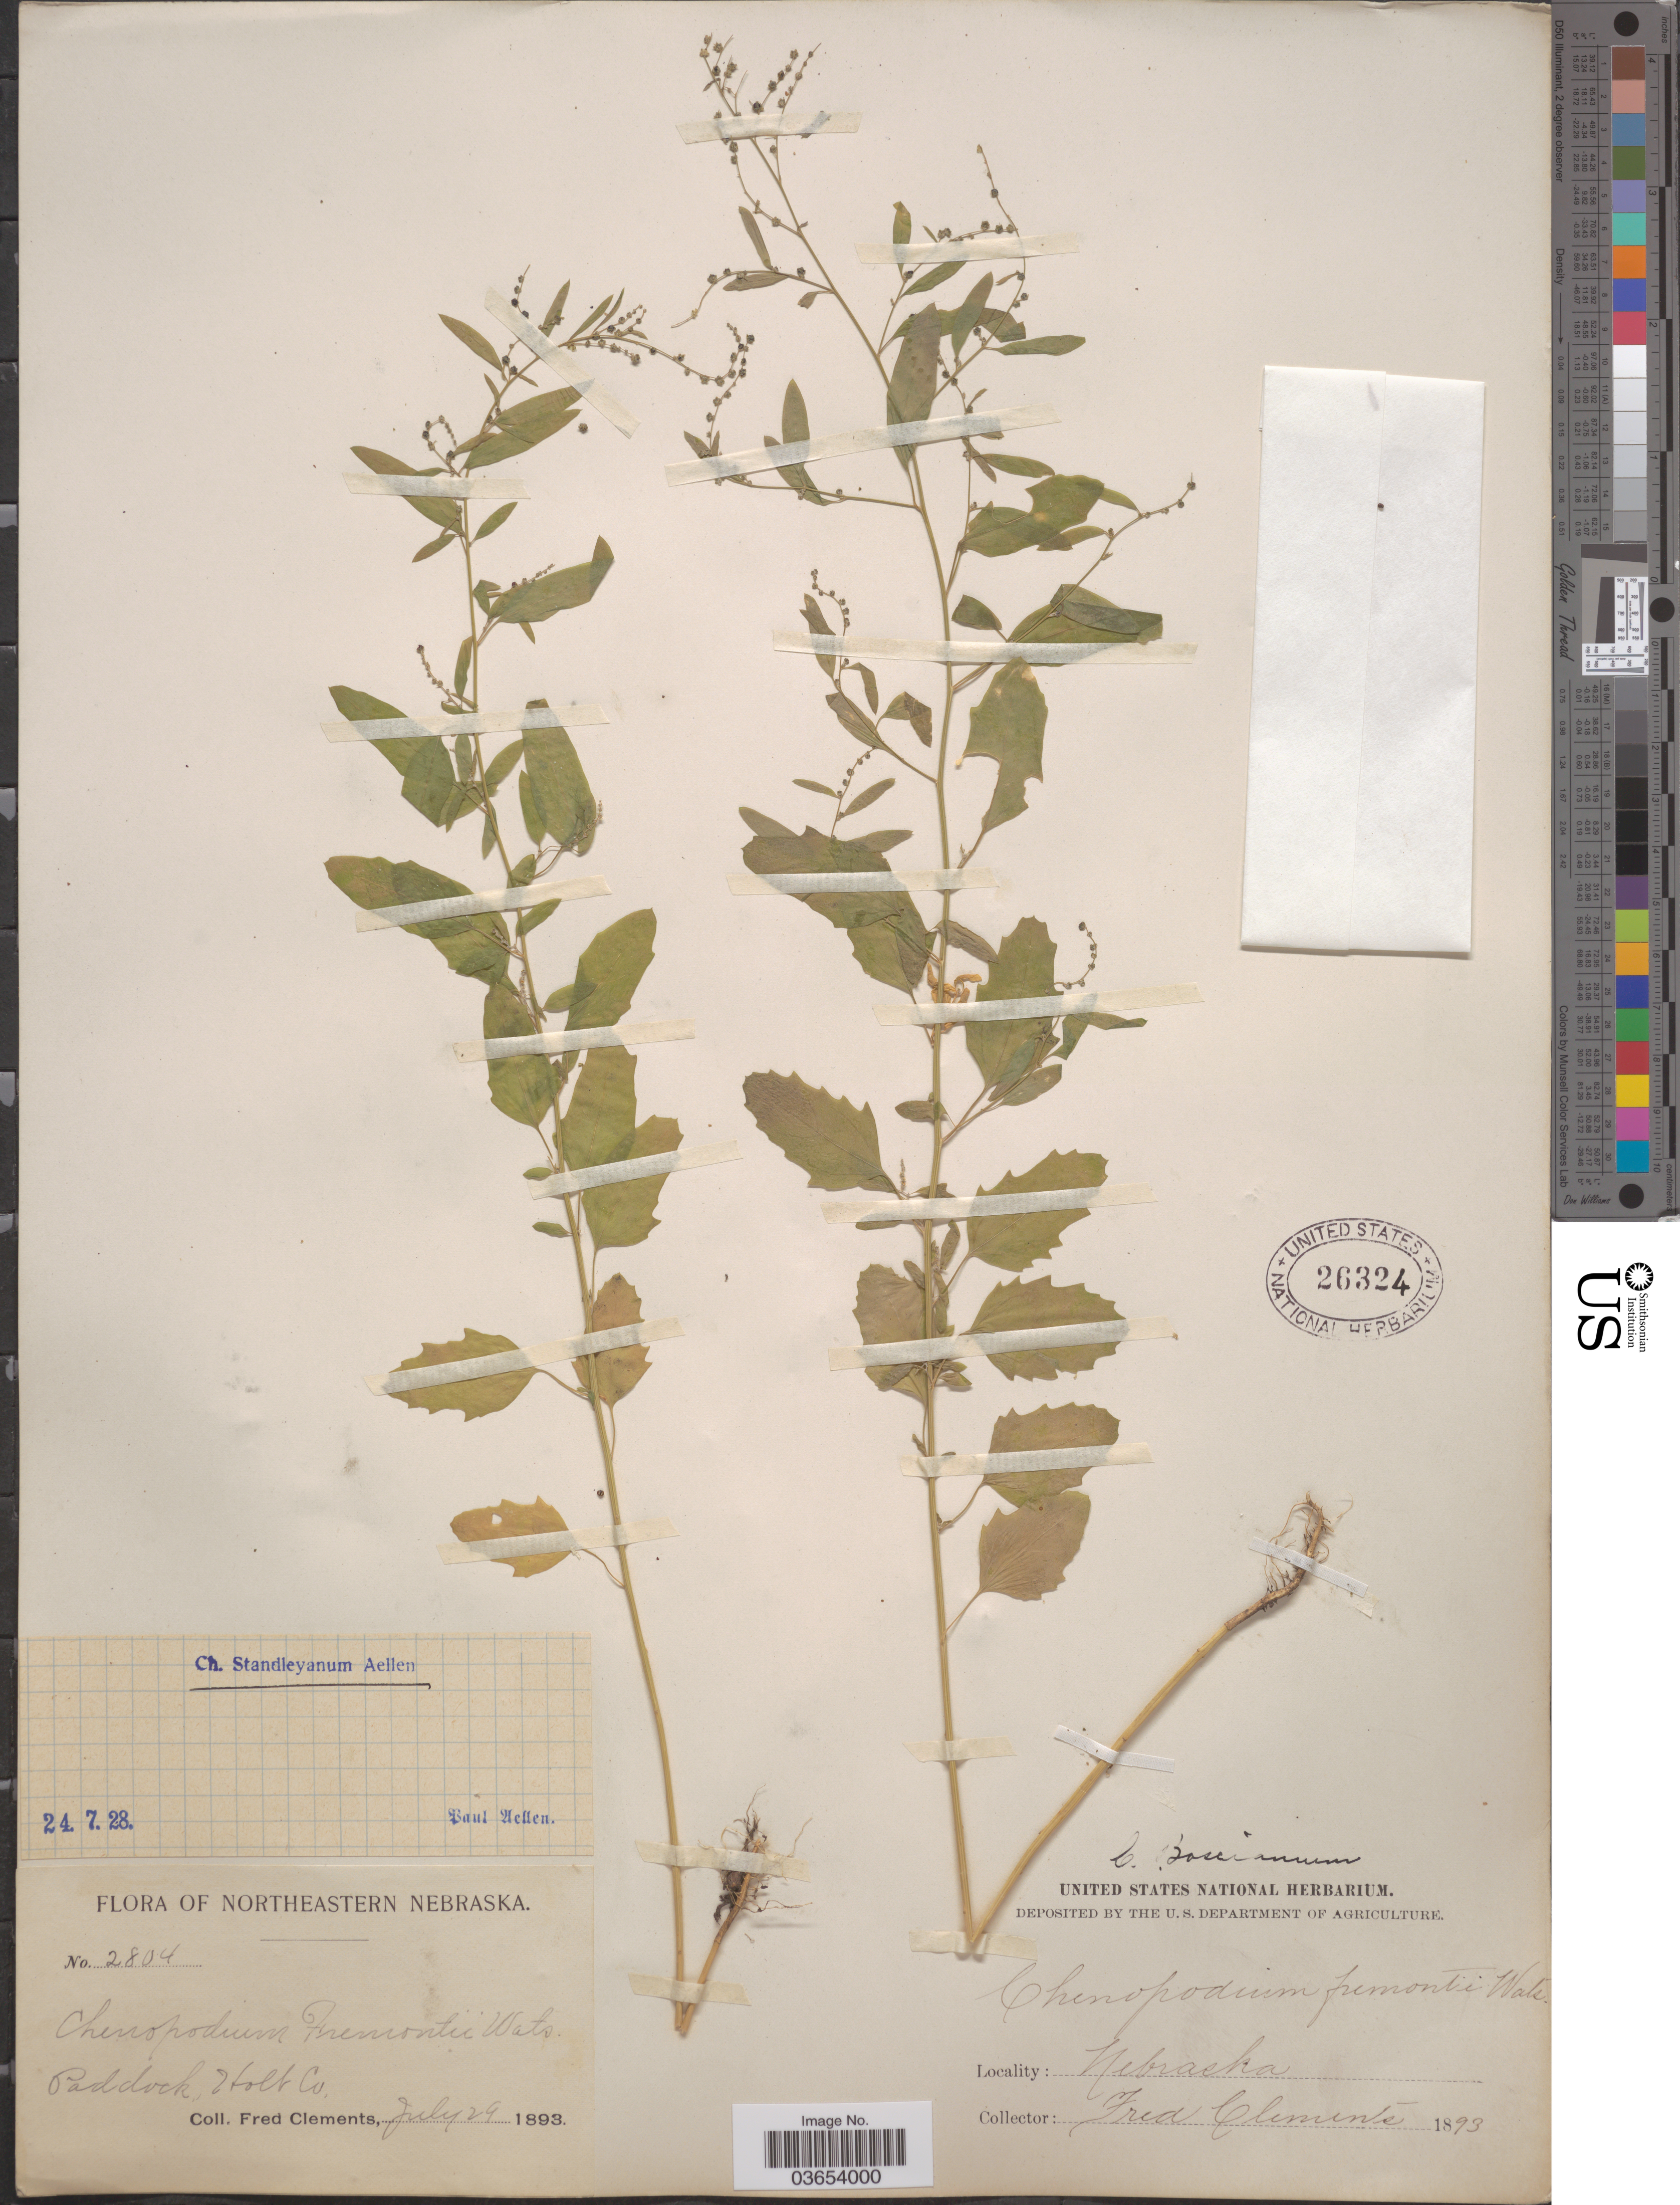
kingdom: Plantae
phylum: Tracheophyta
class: Magnoliopsida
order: Caryophyllales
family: Amaranthaceae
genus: Chenopodium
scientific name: Chenopodium standleyanum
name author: Aellen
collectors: F. Clements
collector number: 2804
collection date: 1893-07-29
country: United States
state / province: Nebraska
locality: Northeastern Nebraska. Paddock, Holt Co.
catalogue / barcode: US 26324